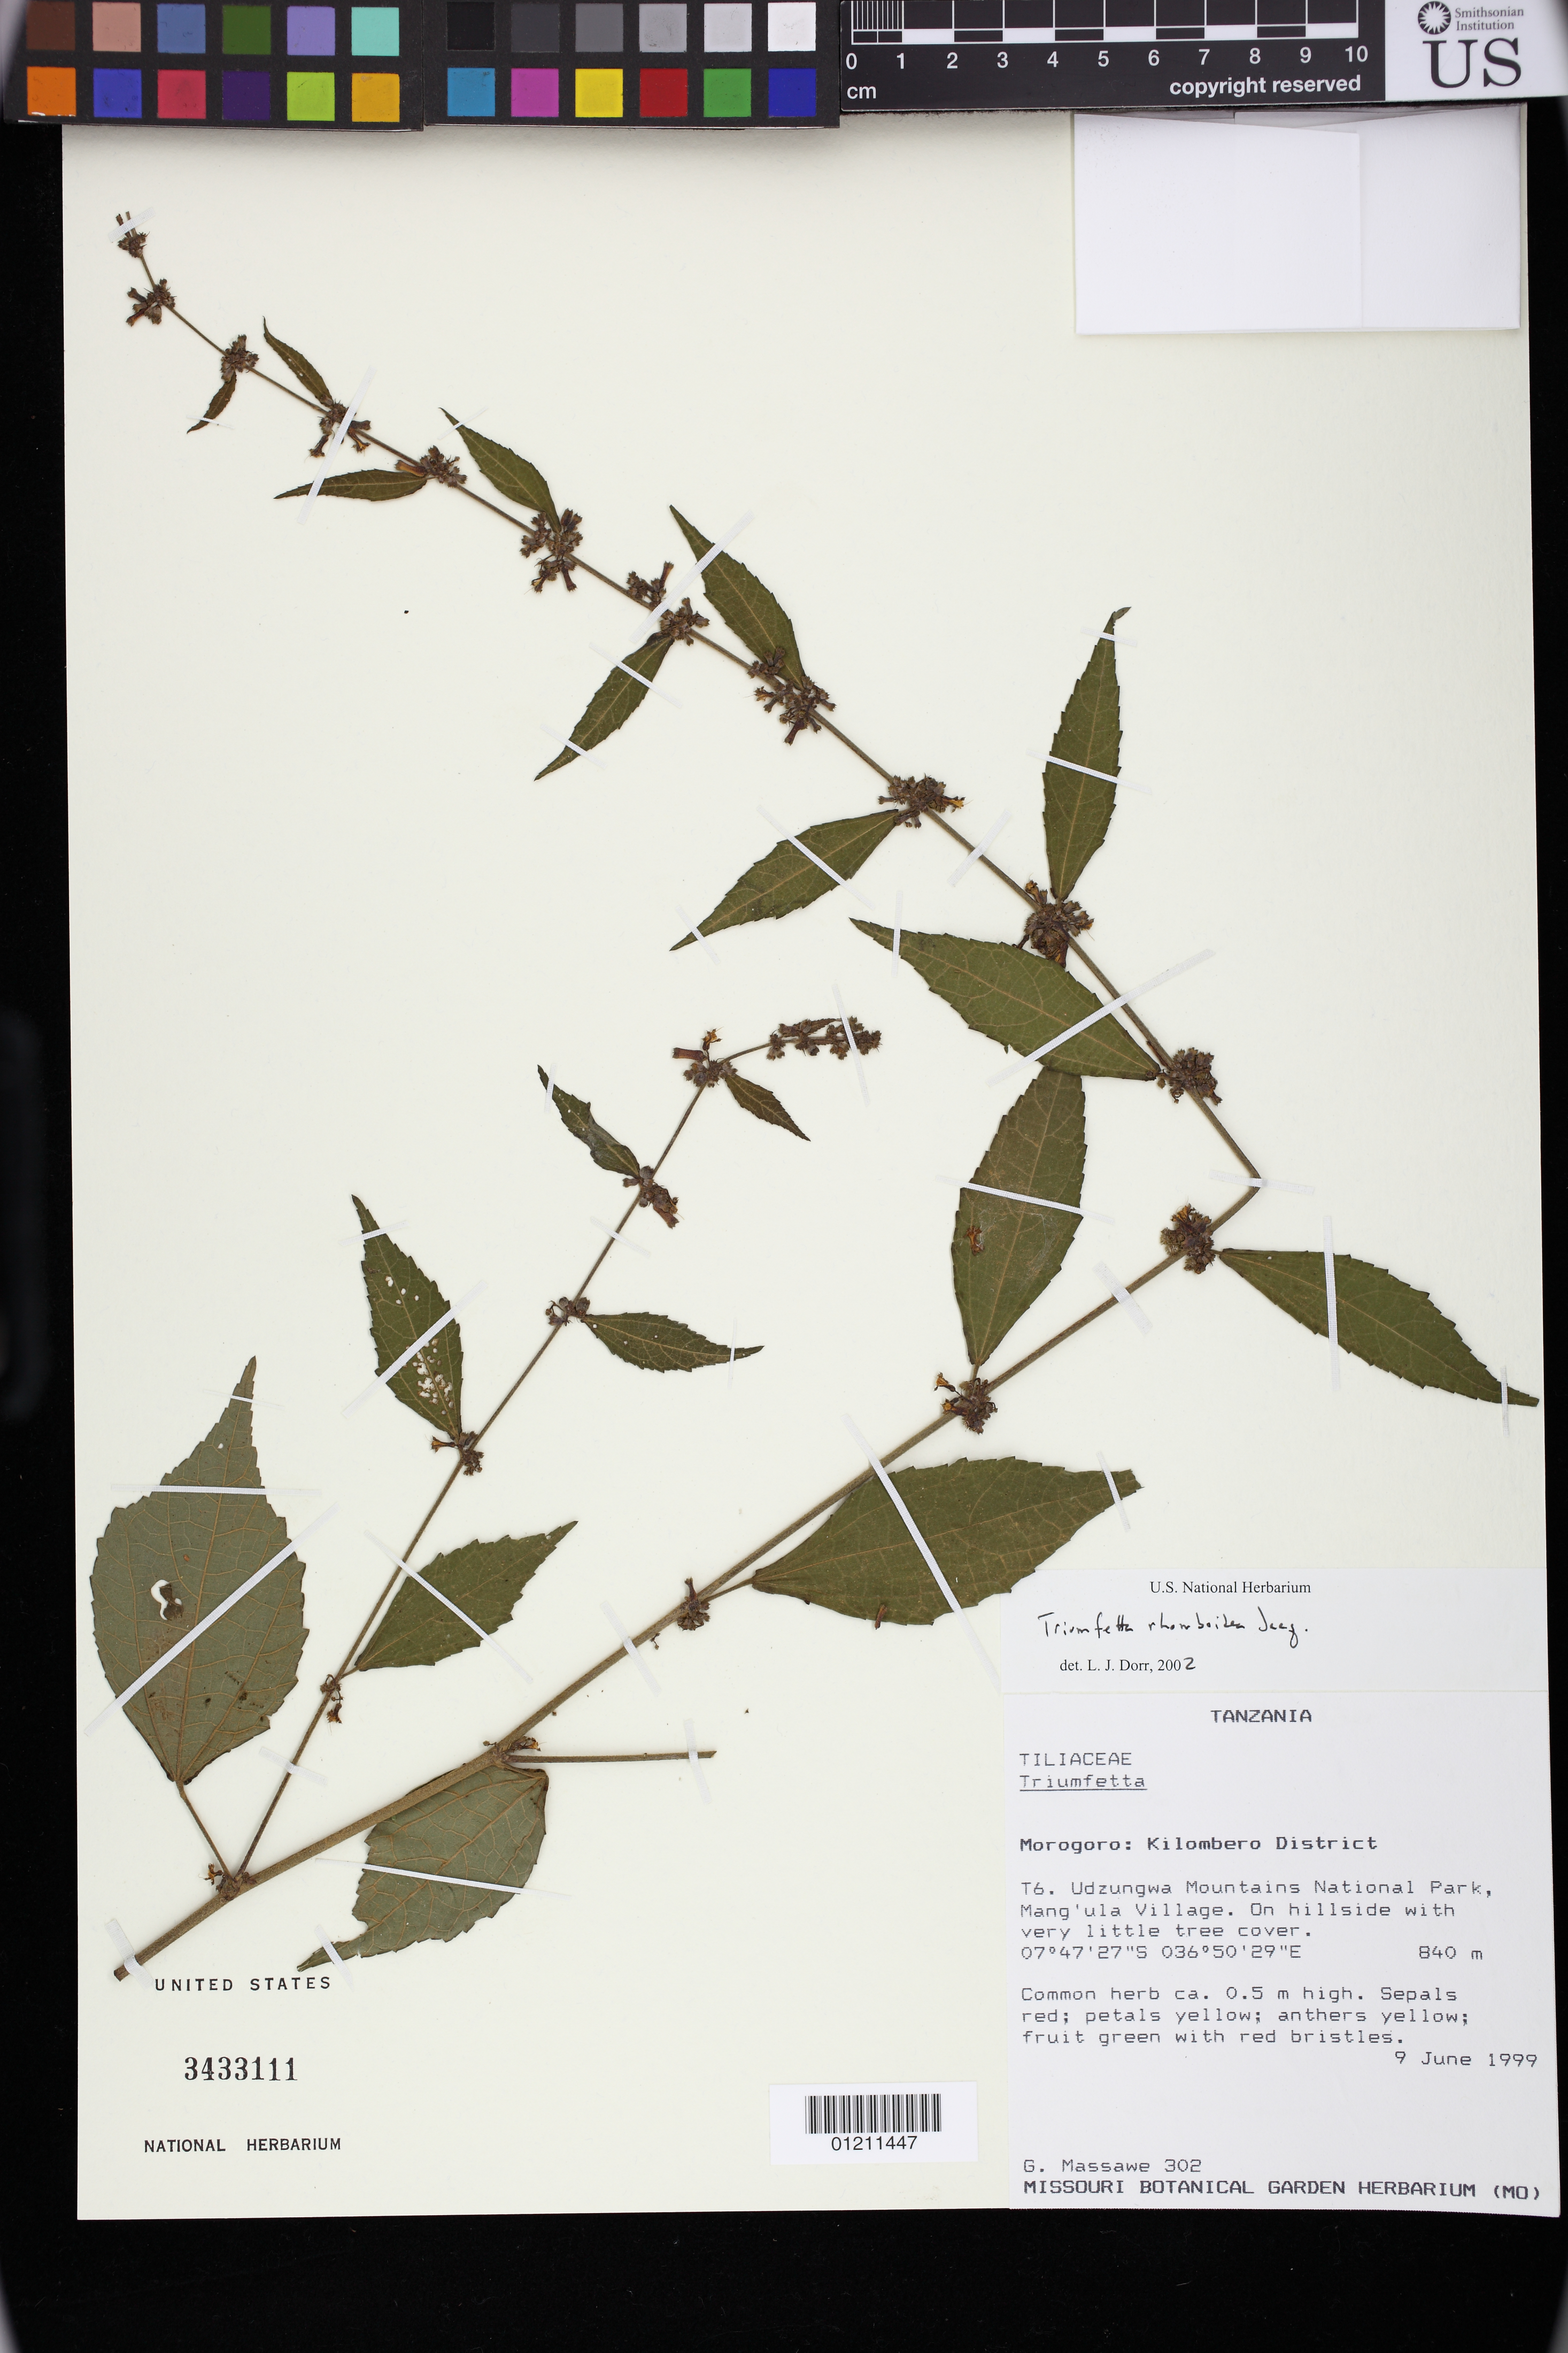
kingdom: Plantae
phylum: Tracheophyta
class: Magnoliopsida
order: Malvales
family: Malvaceae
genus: Triumfetta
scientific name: Triumfetta rhomboidea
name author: Jacq.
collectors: G. Massawe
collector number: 302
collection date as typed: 06 Sep 1999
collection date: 1999-09-06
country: Tanzania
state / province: Morogoro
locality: Morogoro: Kilombero District. T6. Udzungwa Mountains National Park, Mang'ula Village. On hillside with very little tree cover.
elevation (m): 840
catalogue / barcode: US 3433111